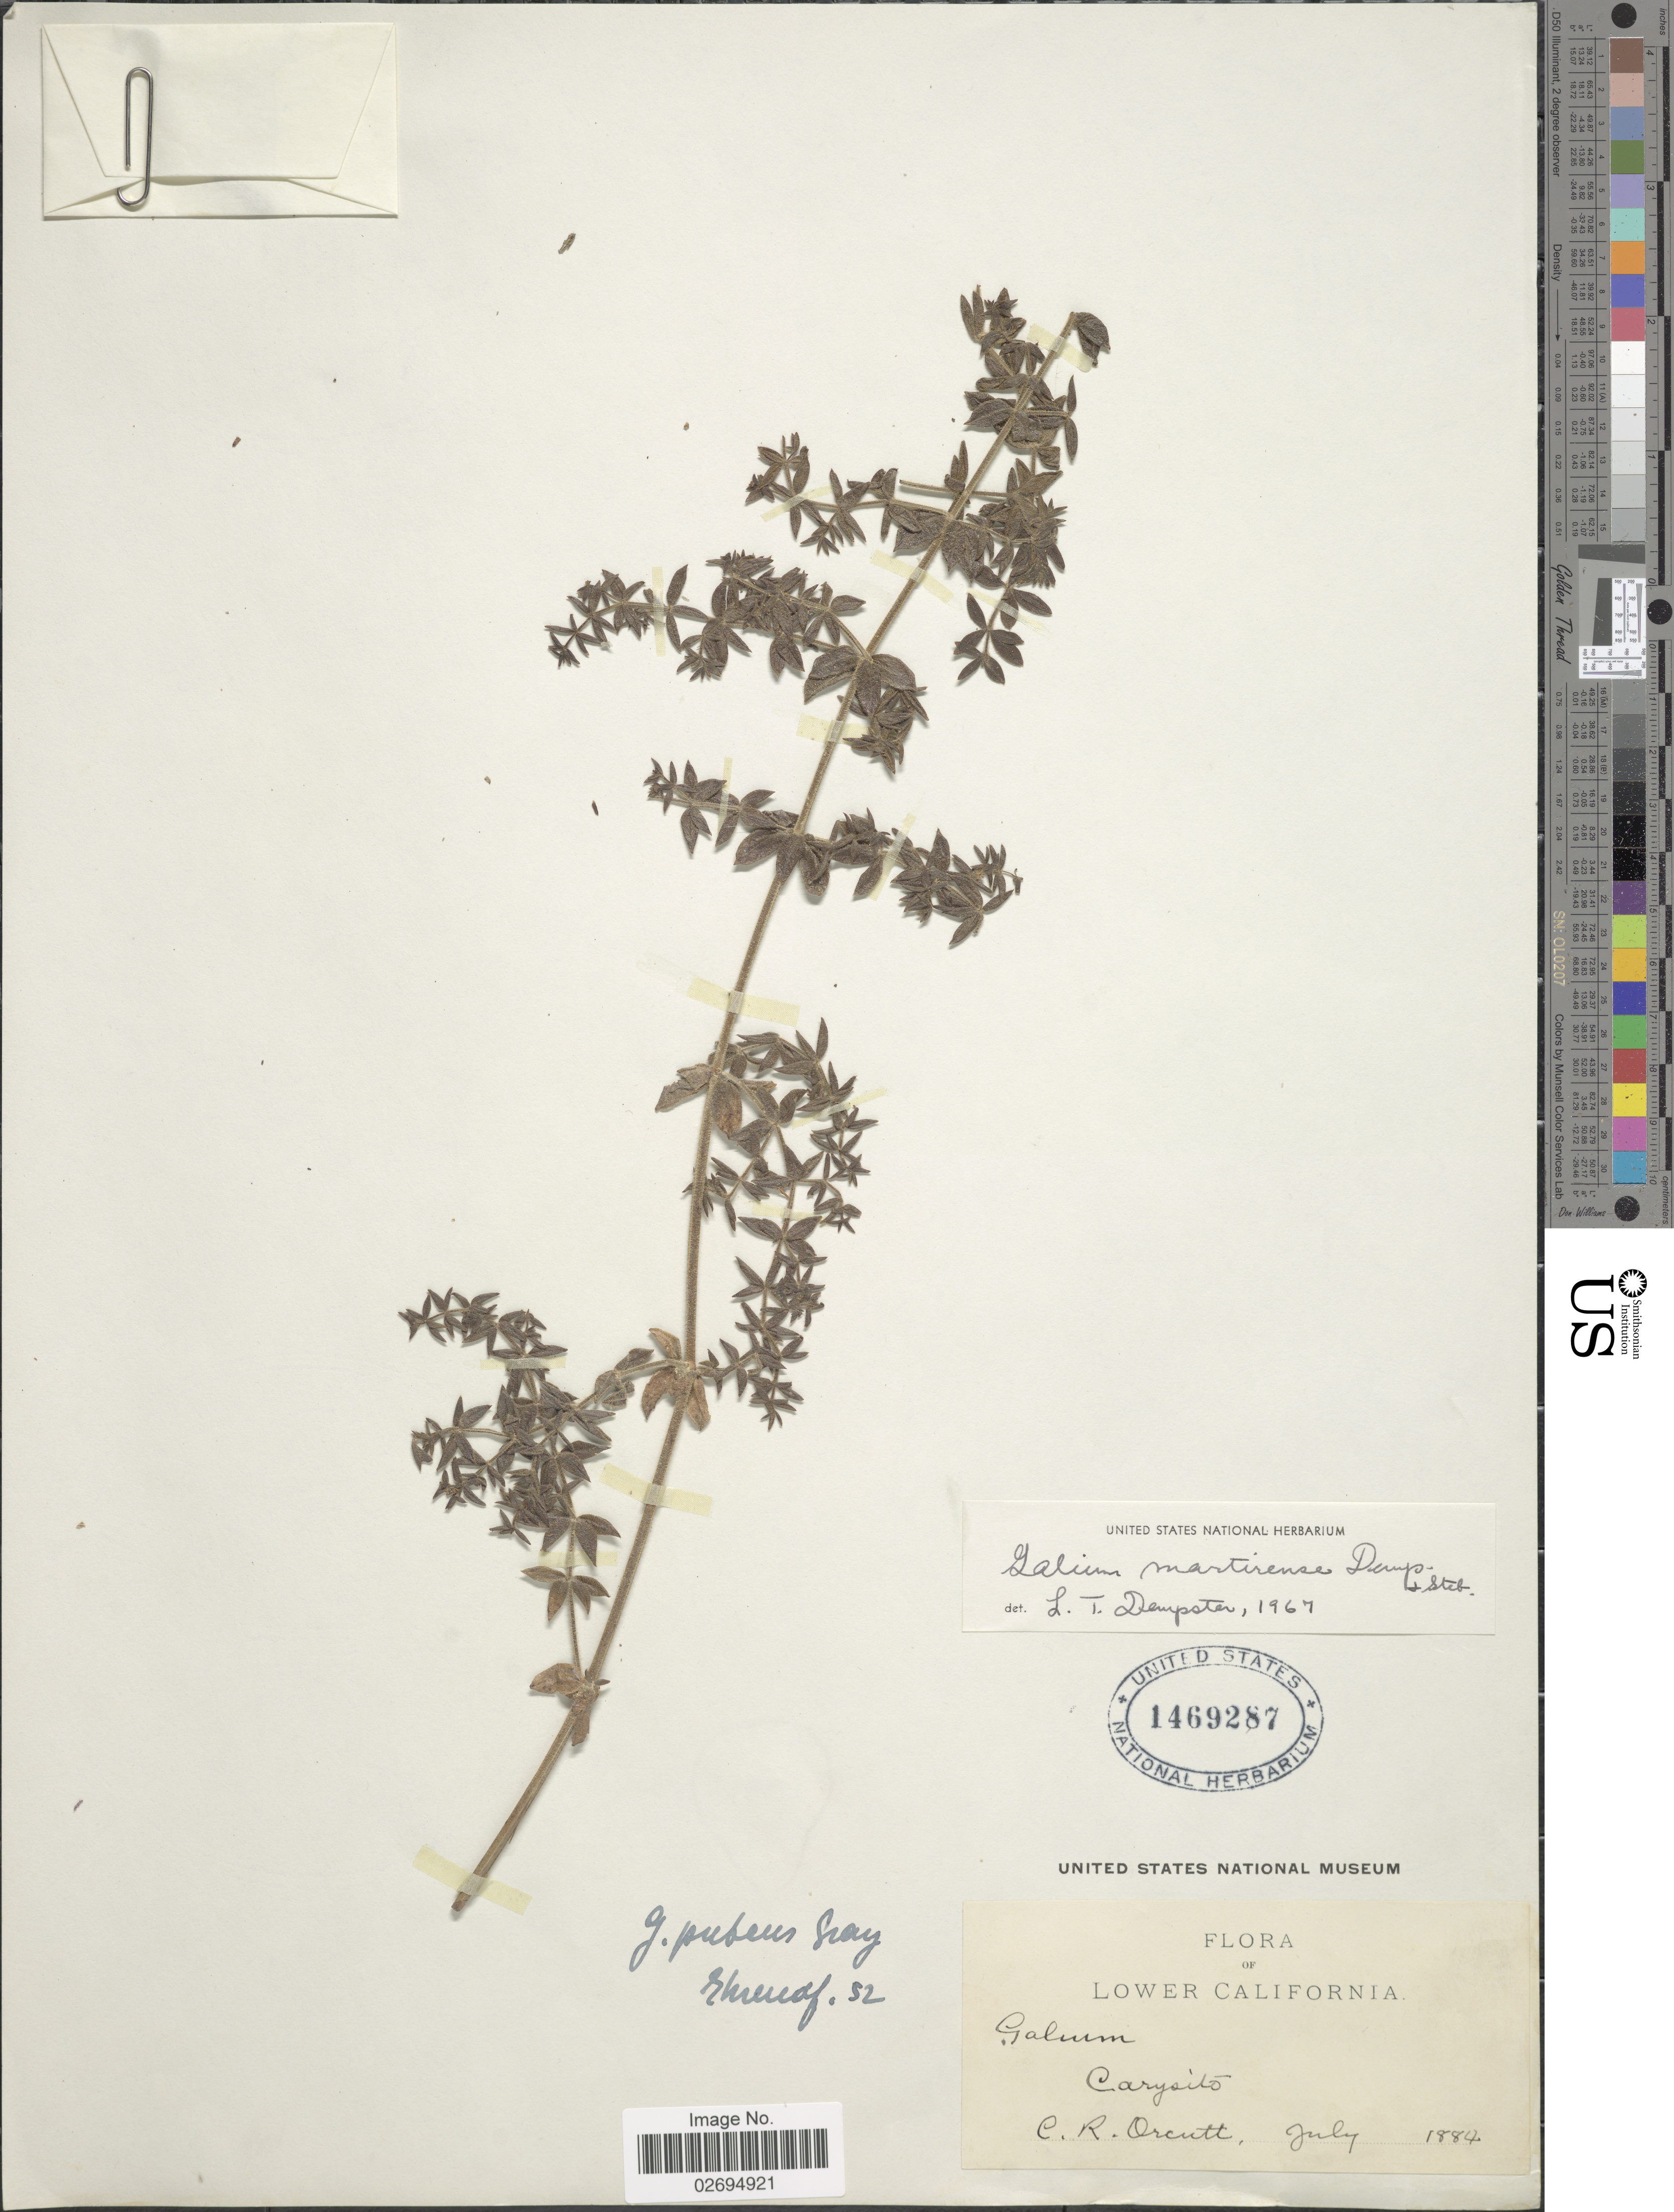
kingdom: Plantae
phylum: Tracheophyta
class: Magnoliopsida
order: Gentianales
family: Rubiaceae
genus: Galium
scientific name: Galium martirense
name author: Dempster & Stebbins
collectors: C. R. Orcutt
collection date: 1884-07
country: Mexico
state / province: Baja California Norte / Baja California Sur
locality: Lower California, Carysito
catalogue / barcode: US 1469287